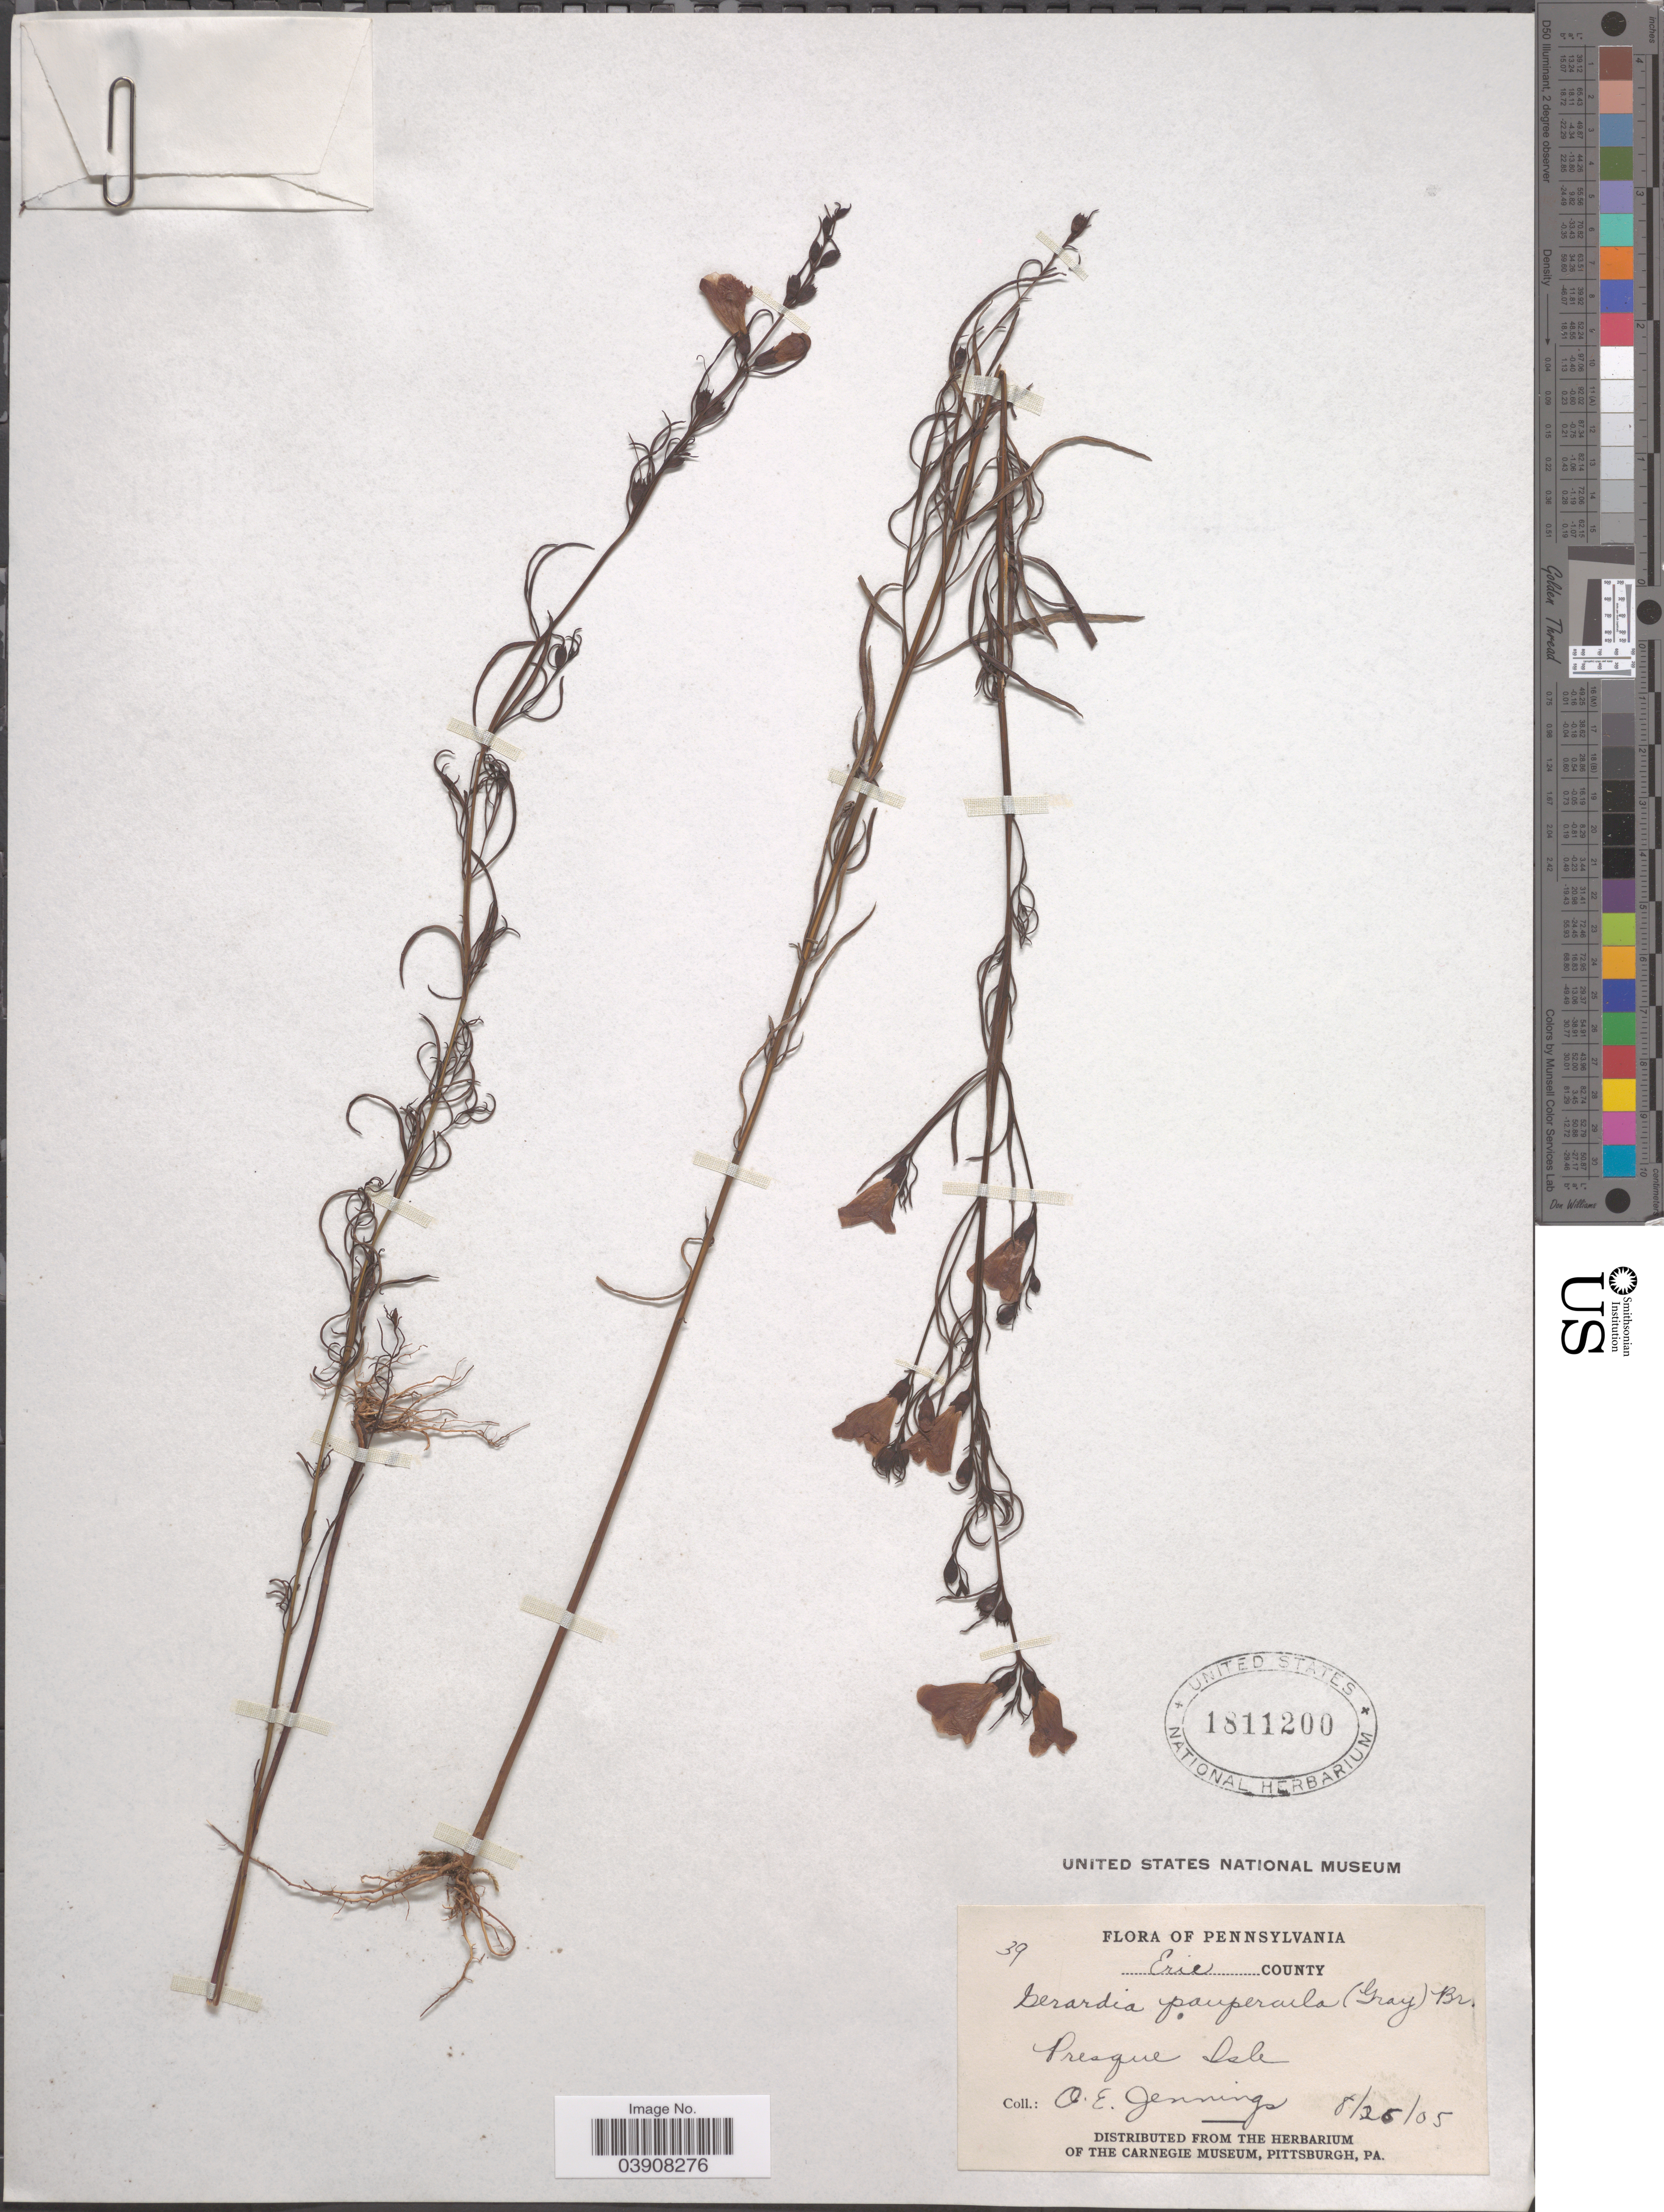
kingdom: Plantae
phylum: Tracheophyta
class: Magnoliopsida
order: Lamiales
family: Orobanchaceae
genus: Agalinis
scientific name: Agalinis paupercula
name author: (A. Gray) Britton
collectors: O. E. Jennings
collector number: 39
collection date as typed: Transcribed d/m/y: 25/8/5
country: United States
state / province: Pennsylvania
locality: Erie County. Presque Isle.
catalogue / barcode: US 1811200